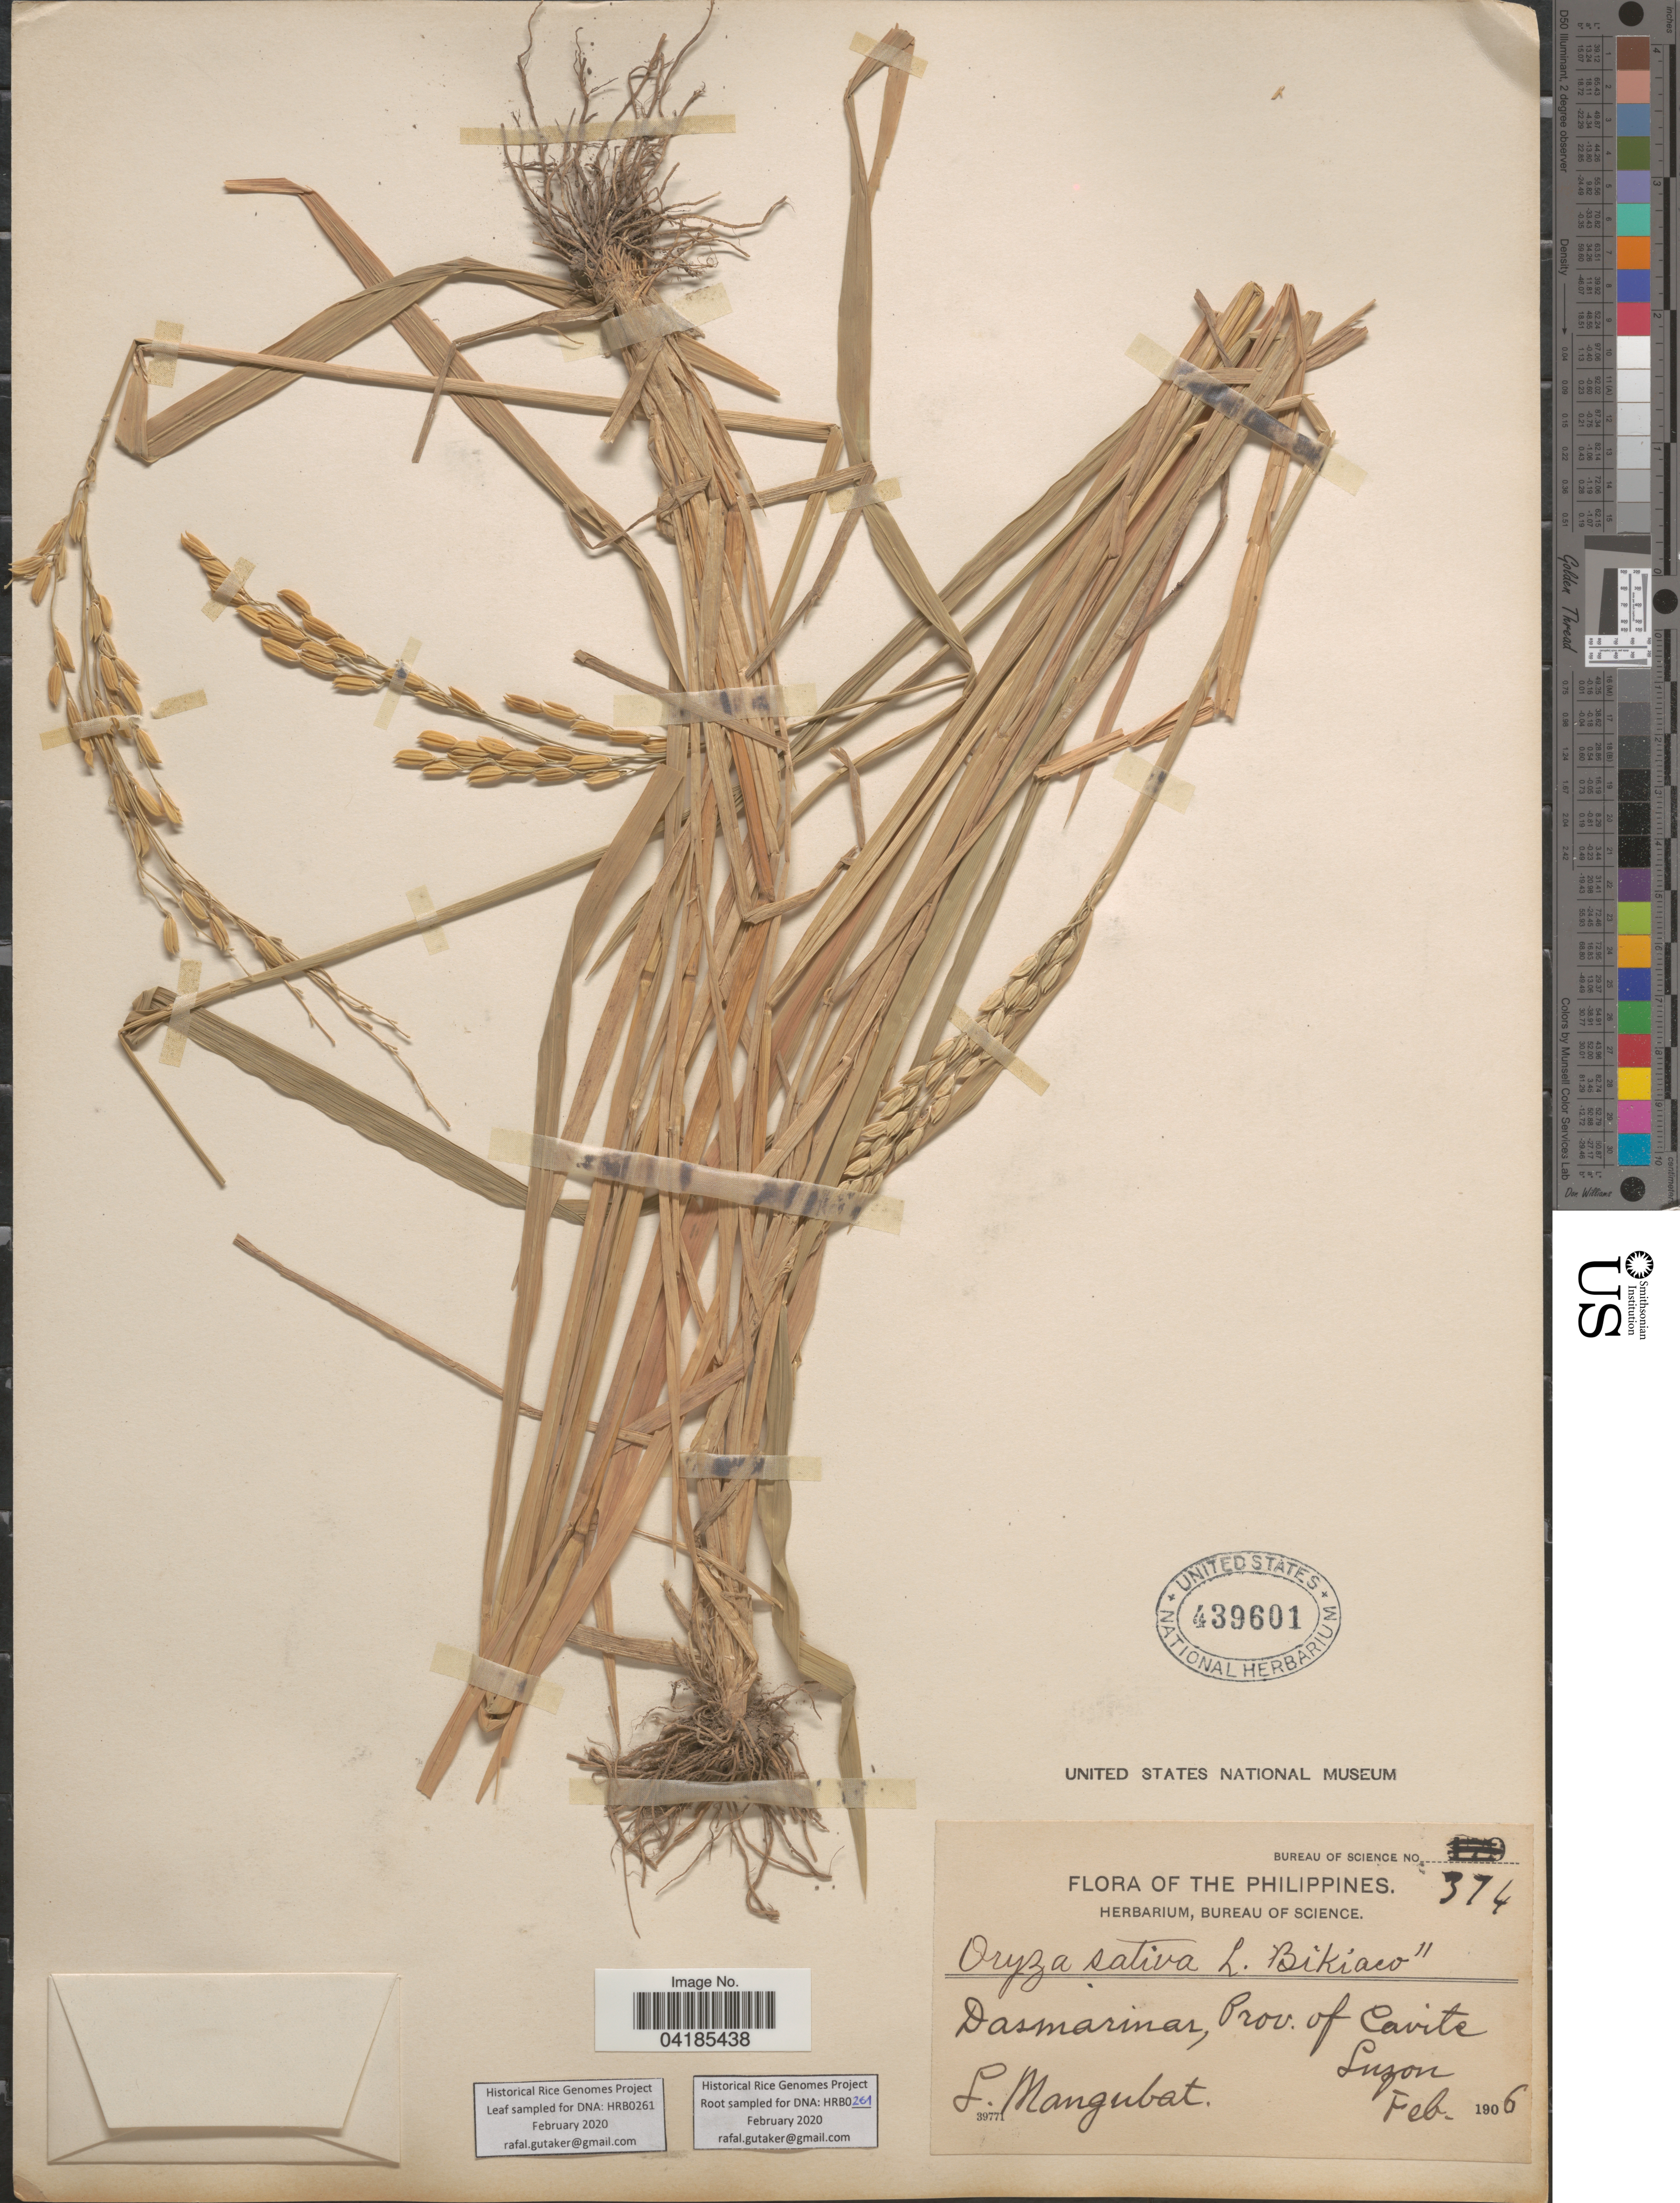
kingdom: Plantae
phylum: Tracheophyta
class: Liliopsida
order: Poales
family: Poaceae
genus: Oryza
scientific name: Oryza sativa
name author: L.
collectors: L. Mangubat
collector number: Bureau of Science 374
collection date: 1906-02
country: Philippines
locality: Dasmarinas, Prov. of Cavite. Luzon.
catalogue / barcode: US 439601